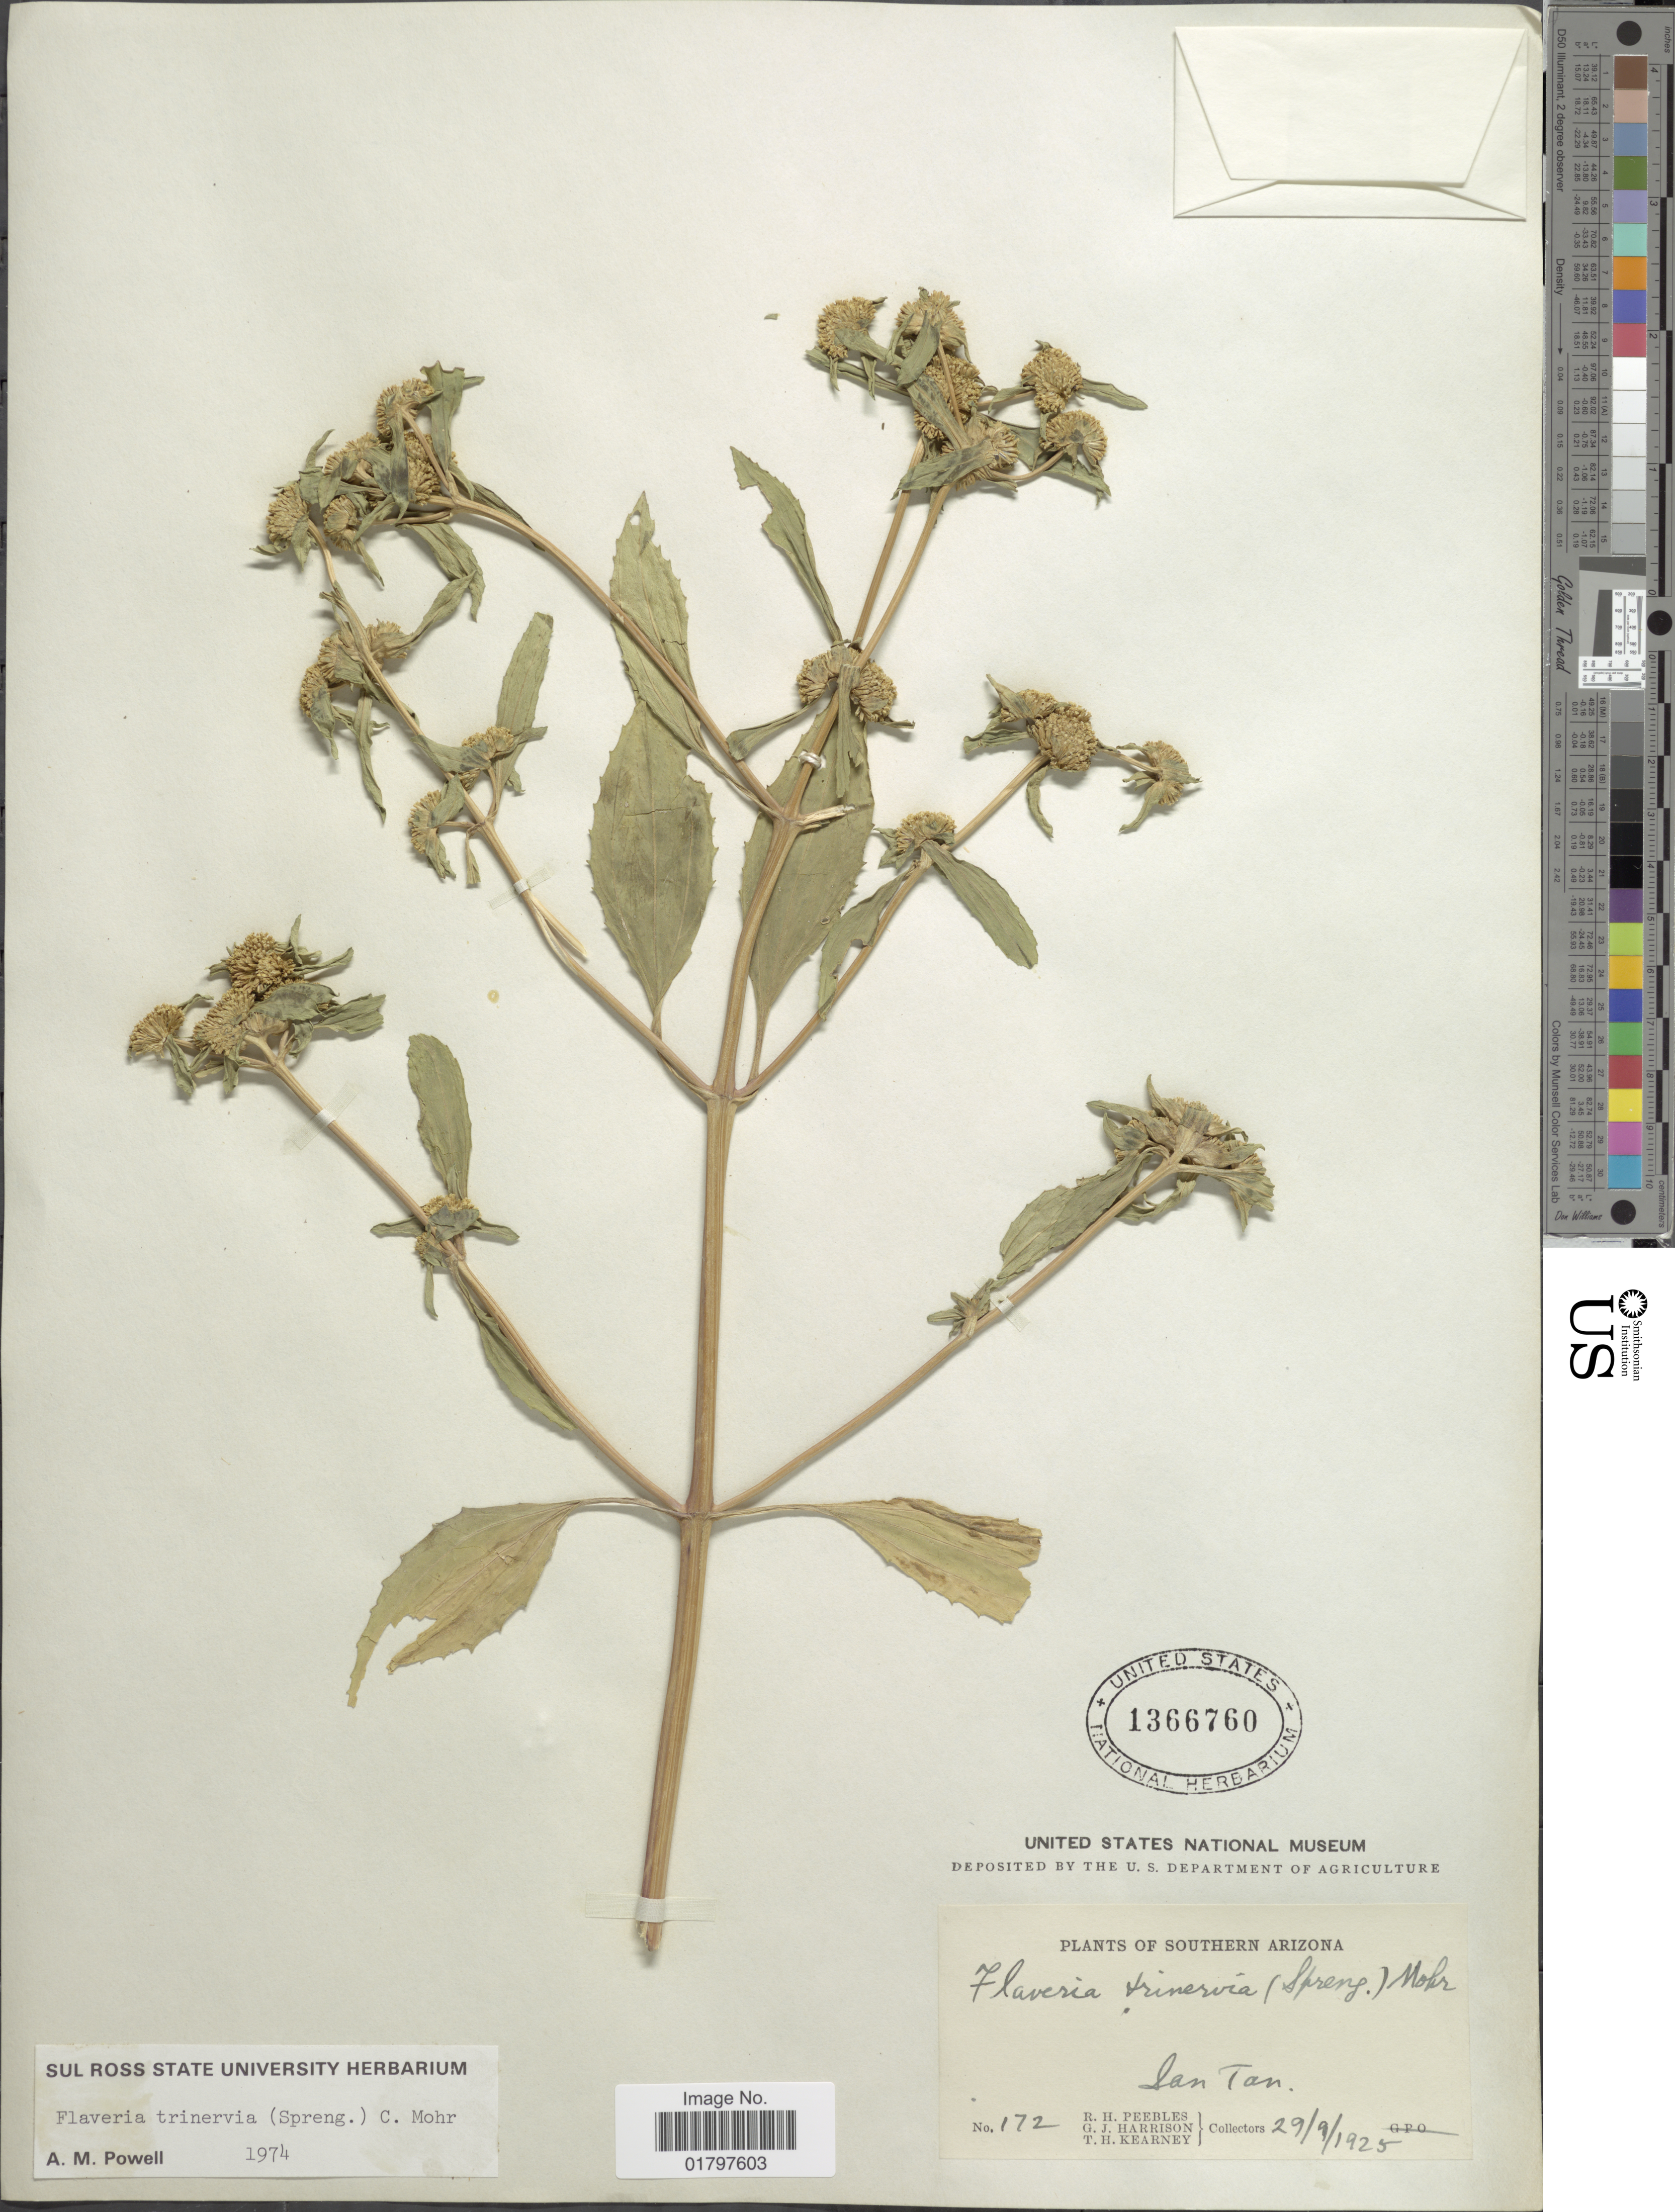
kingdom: Plantae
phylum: Tracheophyta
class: Magnoliopsida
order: Asterales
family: Asteraceae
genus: Flaveria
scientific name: Flaveria trinervia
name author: (Spreng.) C. Mohr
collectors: R. H. Peebles, G. J. Harrison & T. H. Kearney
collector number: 172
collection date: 1925-09-29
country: United States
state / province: Arizona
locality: Southern Arizona. San Tan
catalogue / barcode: US 1366760